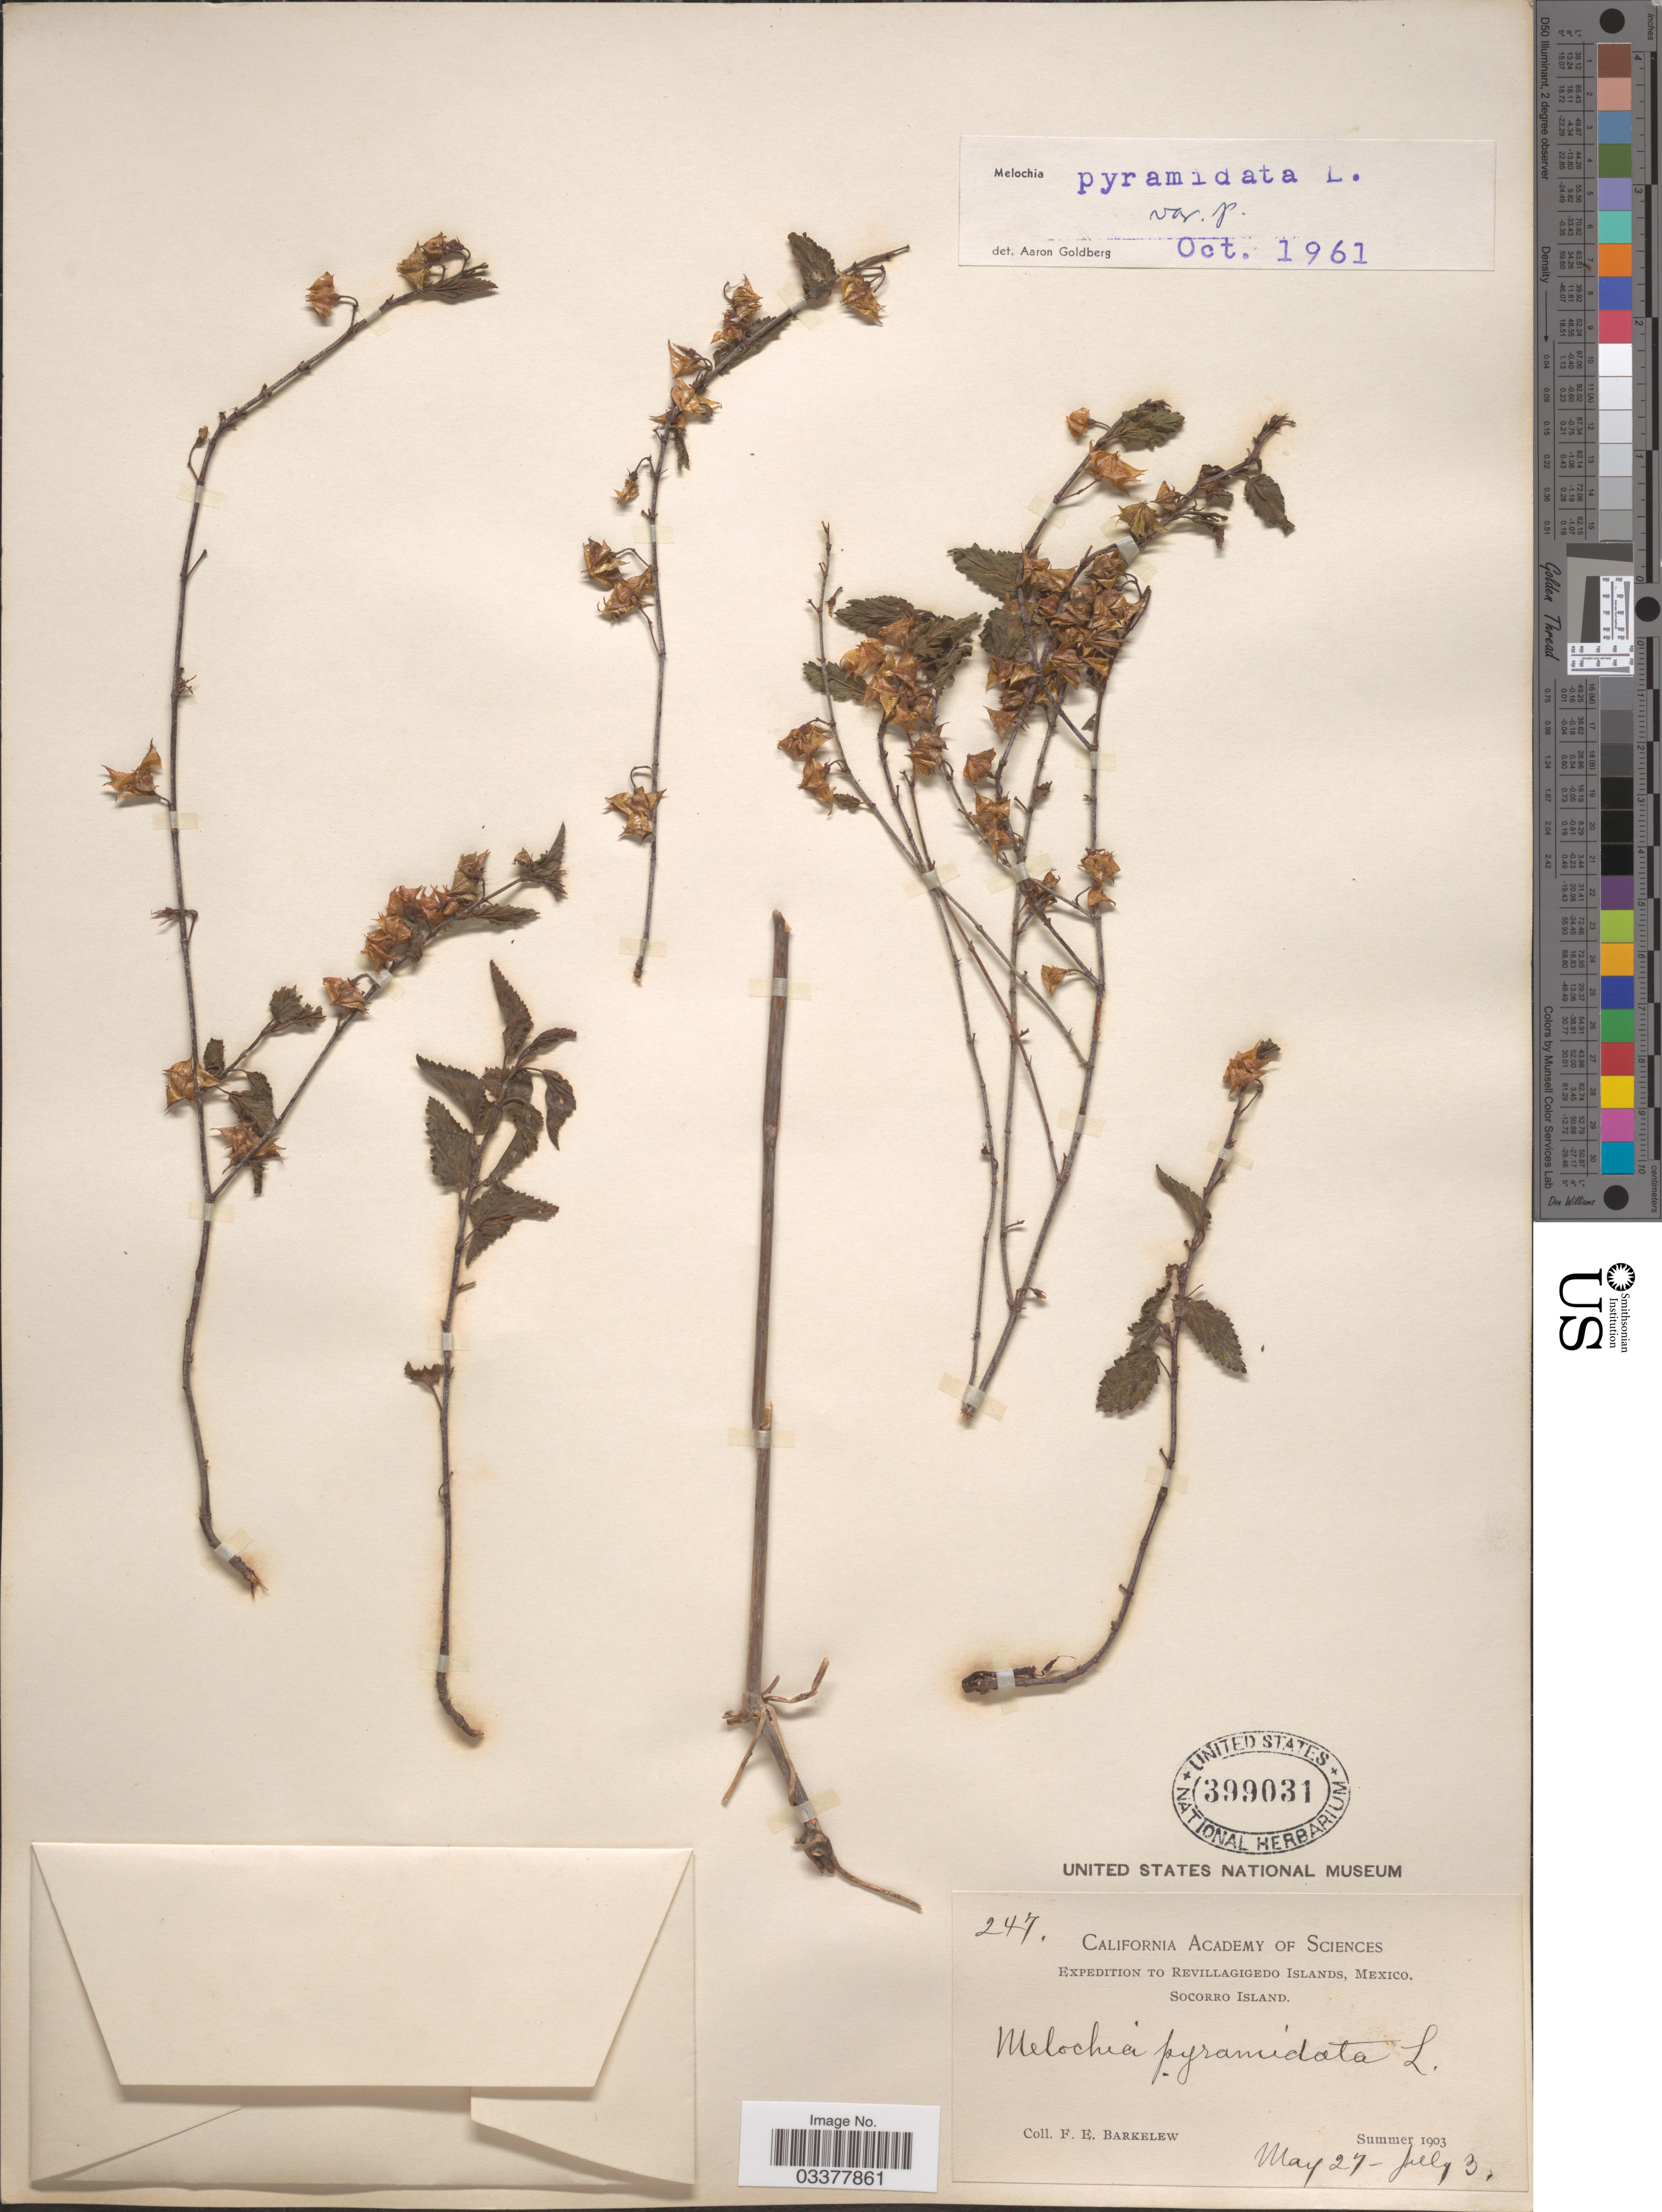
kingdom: Plantae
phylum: Tracheophyta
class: Magnoliopsida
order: Malvales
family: Malvaceae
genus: Melochia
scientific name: Melochia pyramidata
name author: L.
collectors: F. Barkelew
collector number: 247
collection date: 1903-05-27/1903-07-03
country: Mexico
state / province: Colima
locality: Revillagigedo Islands. Socorro Island.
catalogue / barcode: US 399031